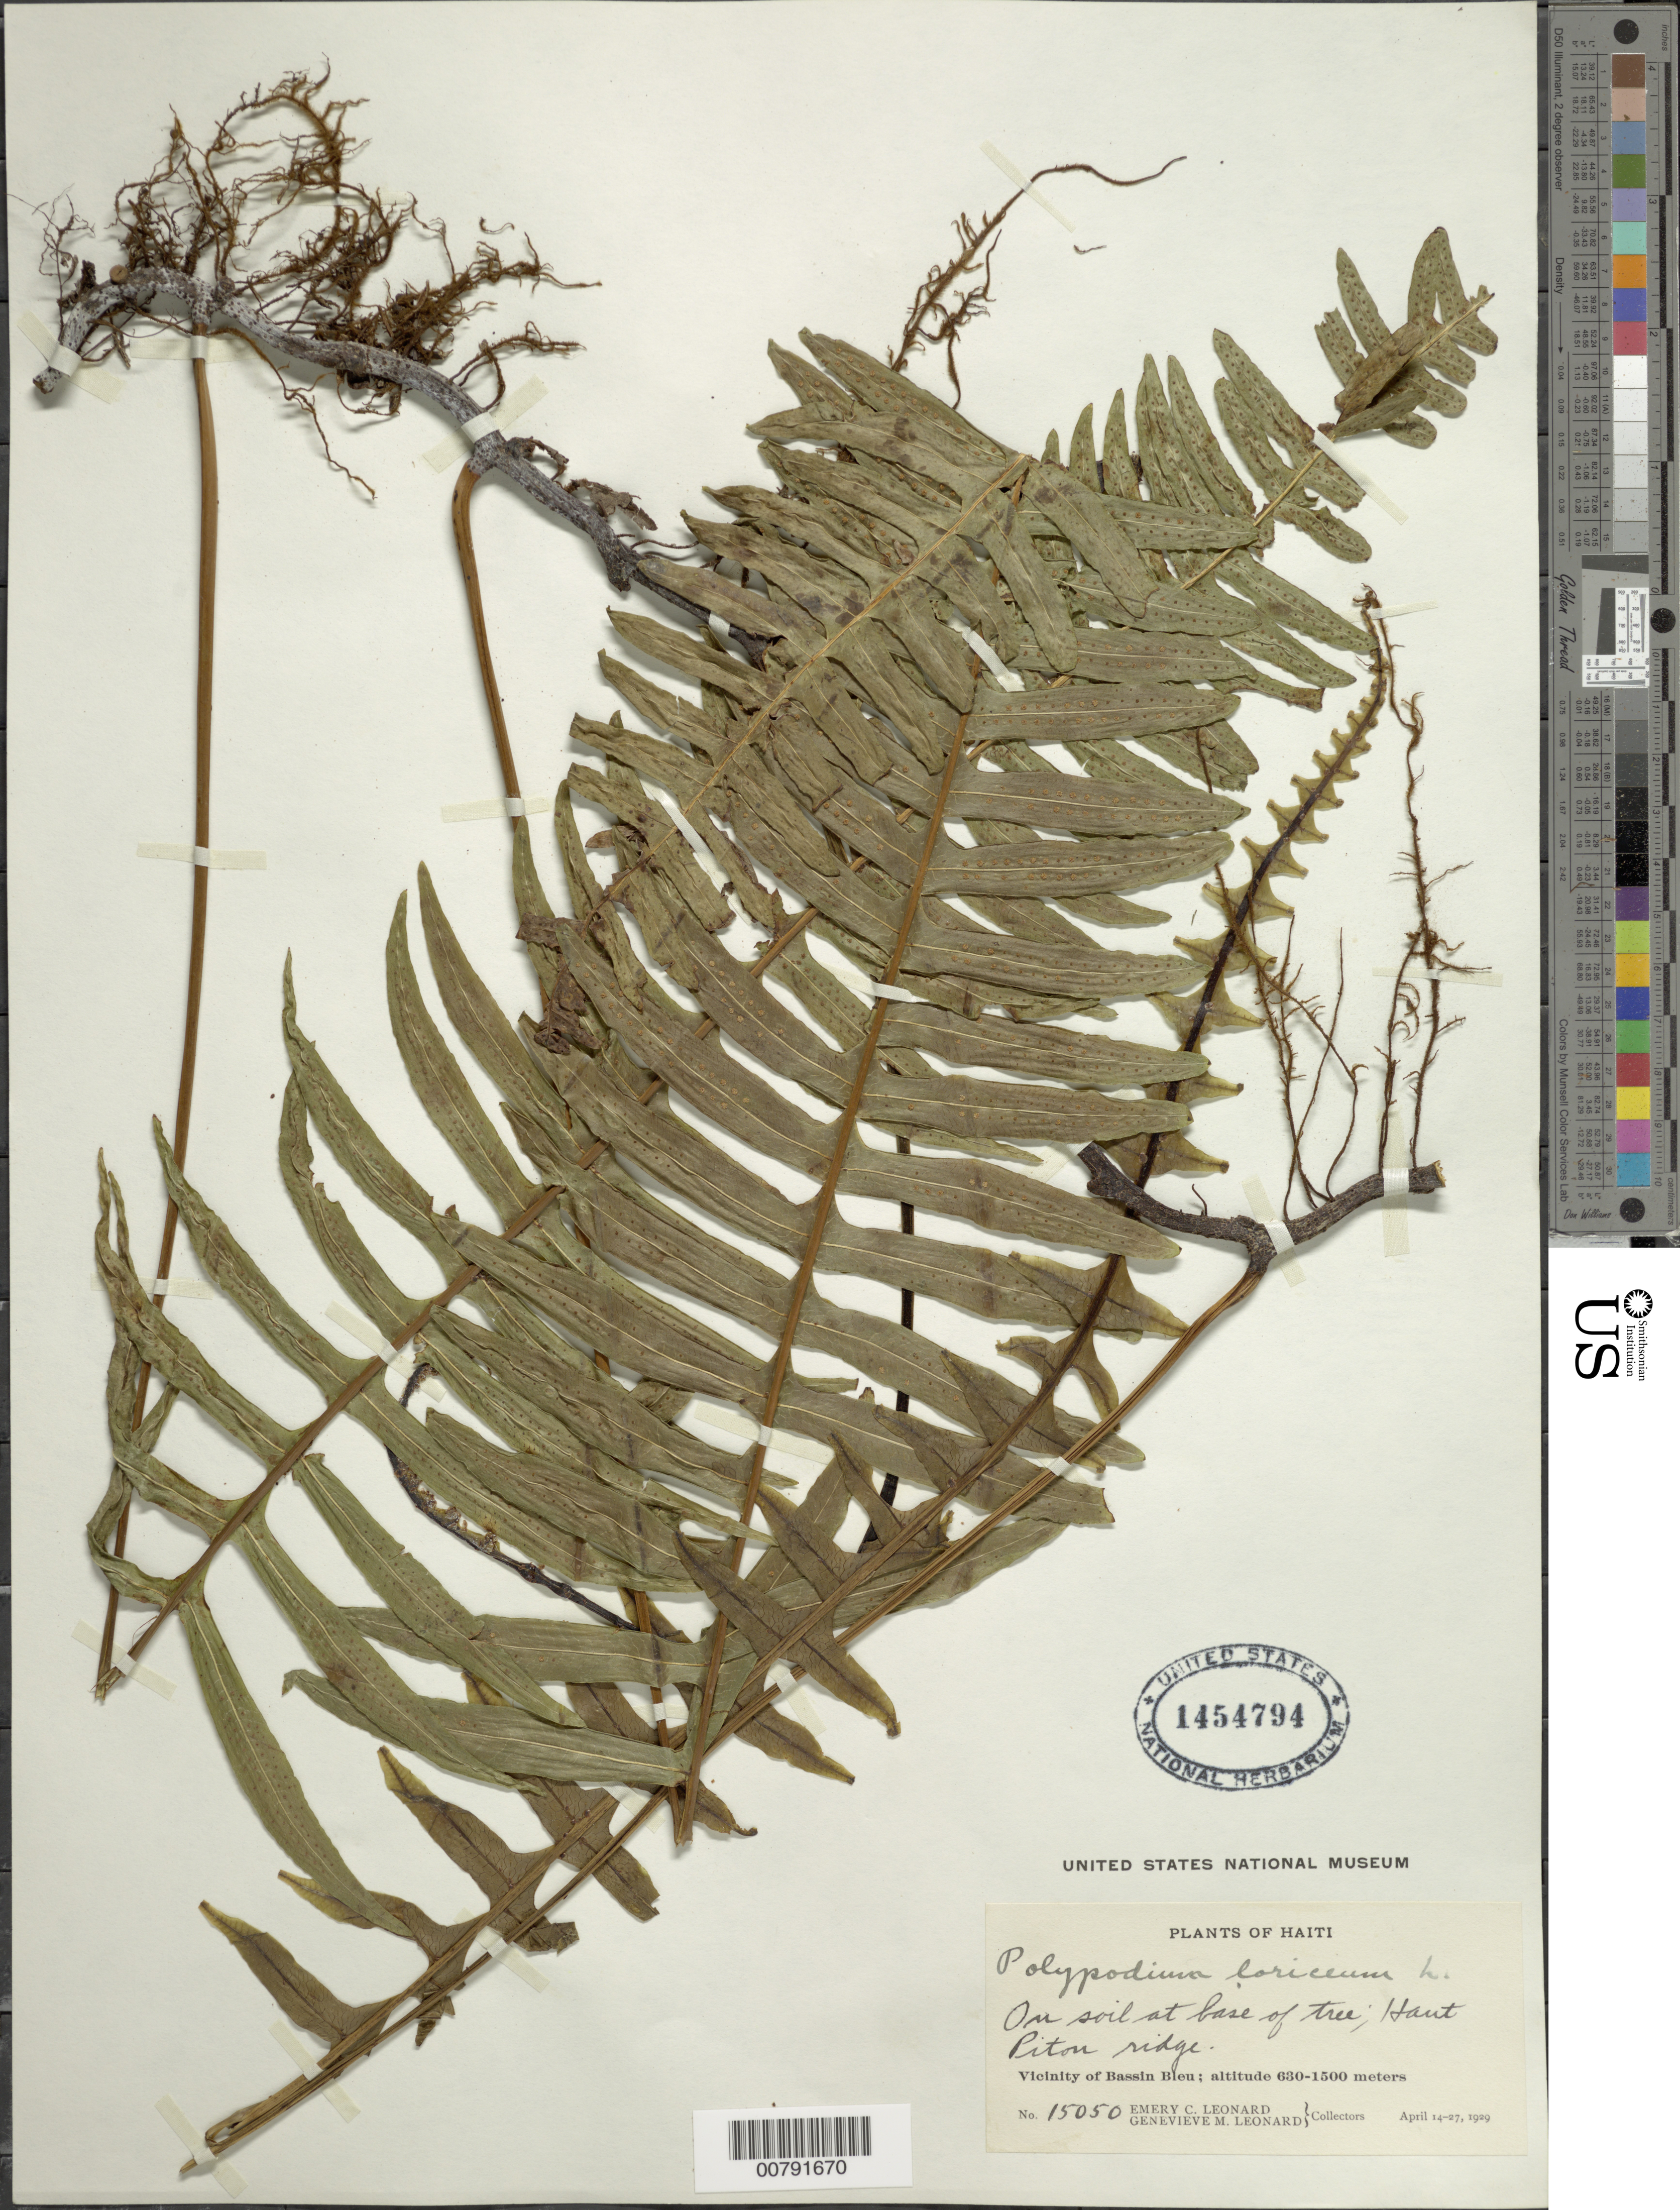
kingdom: Plantae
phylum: Tracheophyta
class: Polypodiopsida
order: Polypodiales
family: Polypodiaceae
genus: Serpocaulon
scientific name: Serpocaulon loriceum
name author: (L.) A.R. Sm.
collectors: E. C. Leonard & G. M. Leonard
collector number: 15050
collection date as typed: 14 Apr 1929 to 27 Apr 1929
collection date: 1929-04-14/1929-04-27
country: Haiti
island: Hispaniola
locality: Bassin Bleu vicinity, Haut Piton ridge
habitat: On soil at base of tree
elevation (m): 630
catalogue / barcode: US 1454794